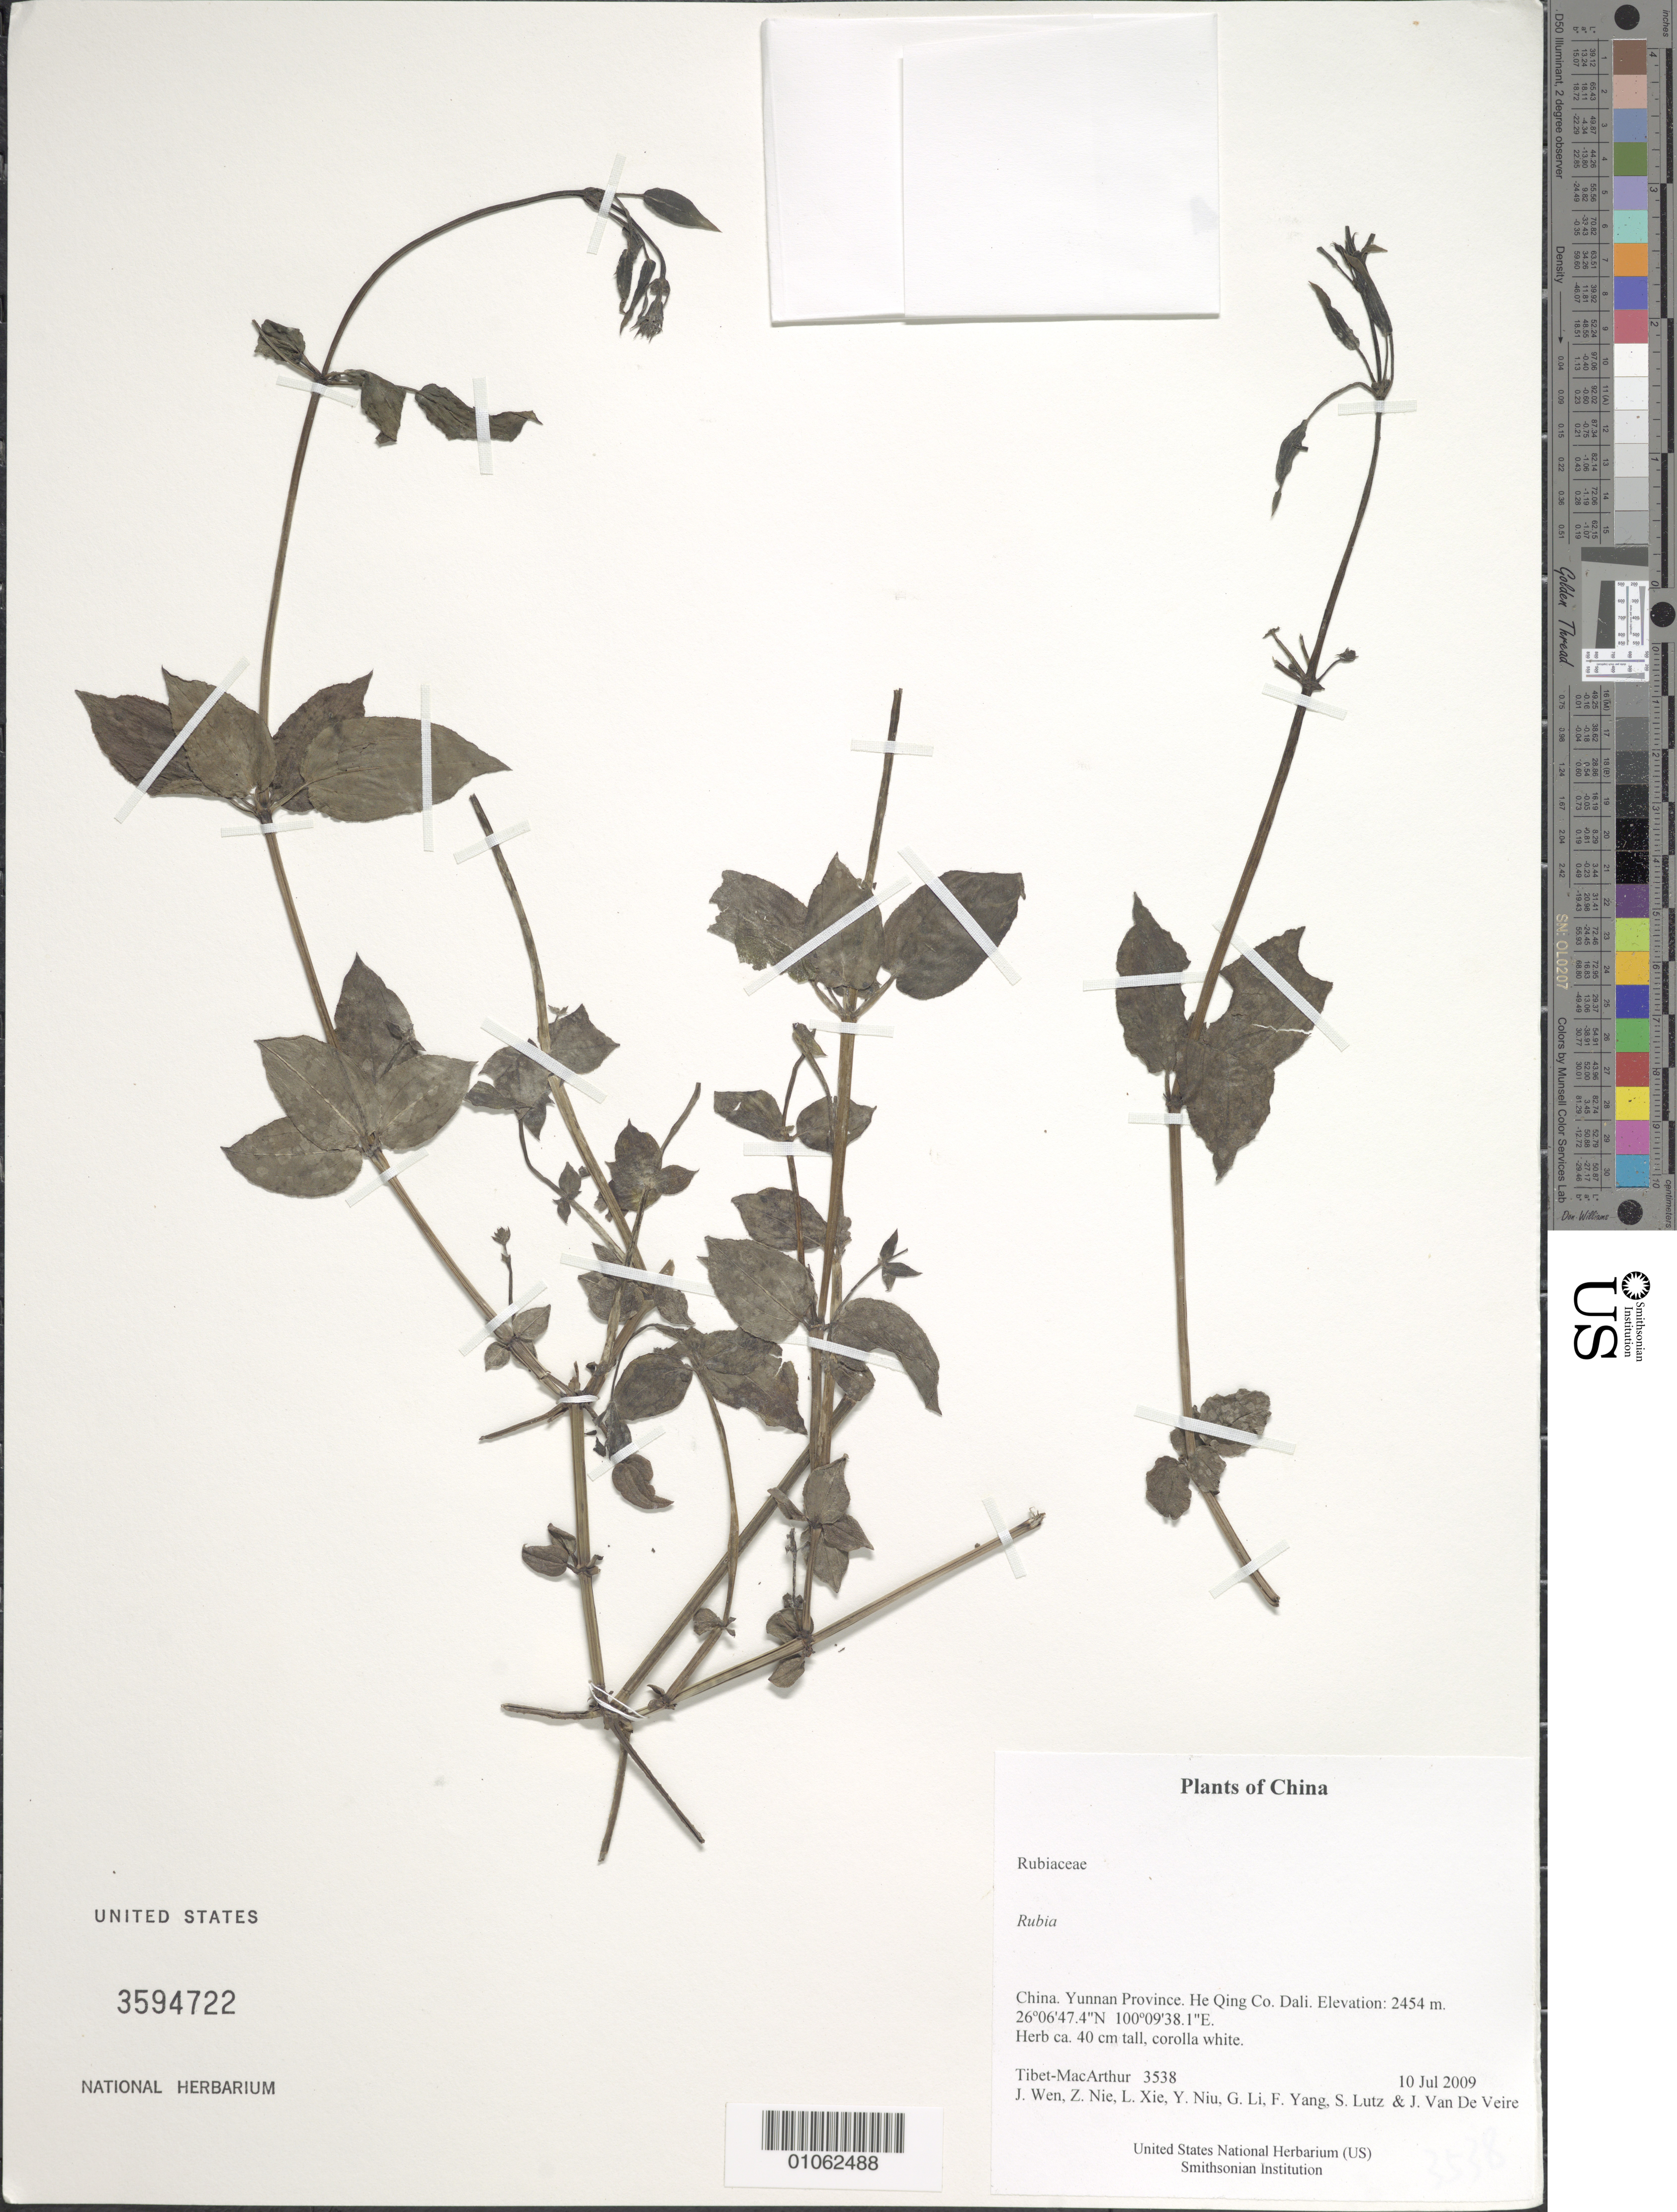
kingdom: Plantae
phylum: Tracheophyta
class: Magnoliopsida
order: Gentianales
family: Rubiaceae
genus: Rubia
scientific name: Rubia sp.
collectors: Tibet-MacArthur, J. Wen, Z. Nie, L. Xie, Y. Niu, G. Li, F. Yang, S. Lutz & J. Van De Veire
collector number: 3538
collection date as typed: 10 Jul 2009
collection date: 2009-07-10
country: China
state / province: Yunnan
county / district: He Qing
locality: Dali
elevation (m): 2454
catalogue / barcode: US 3594722